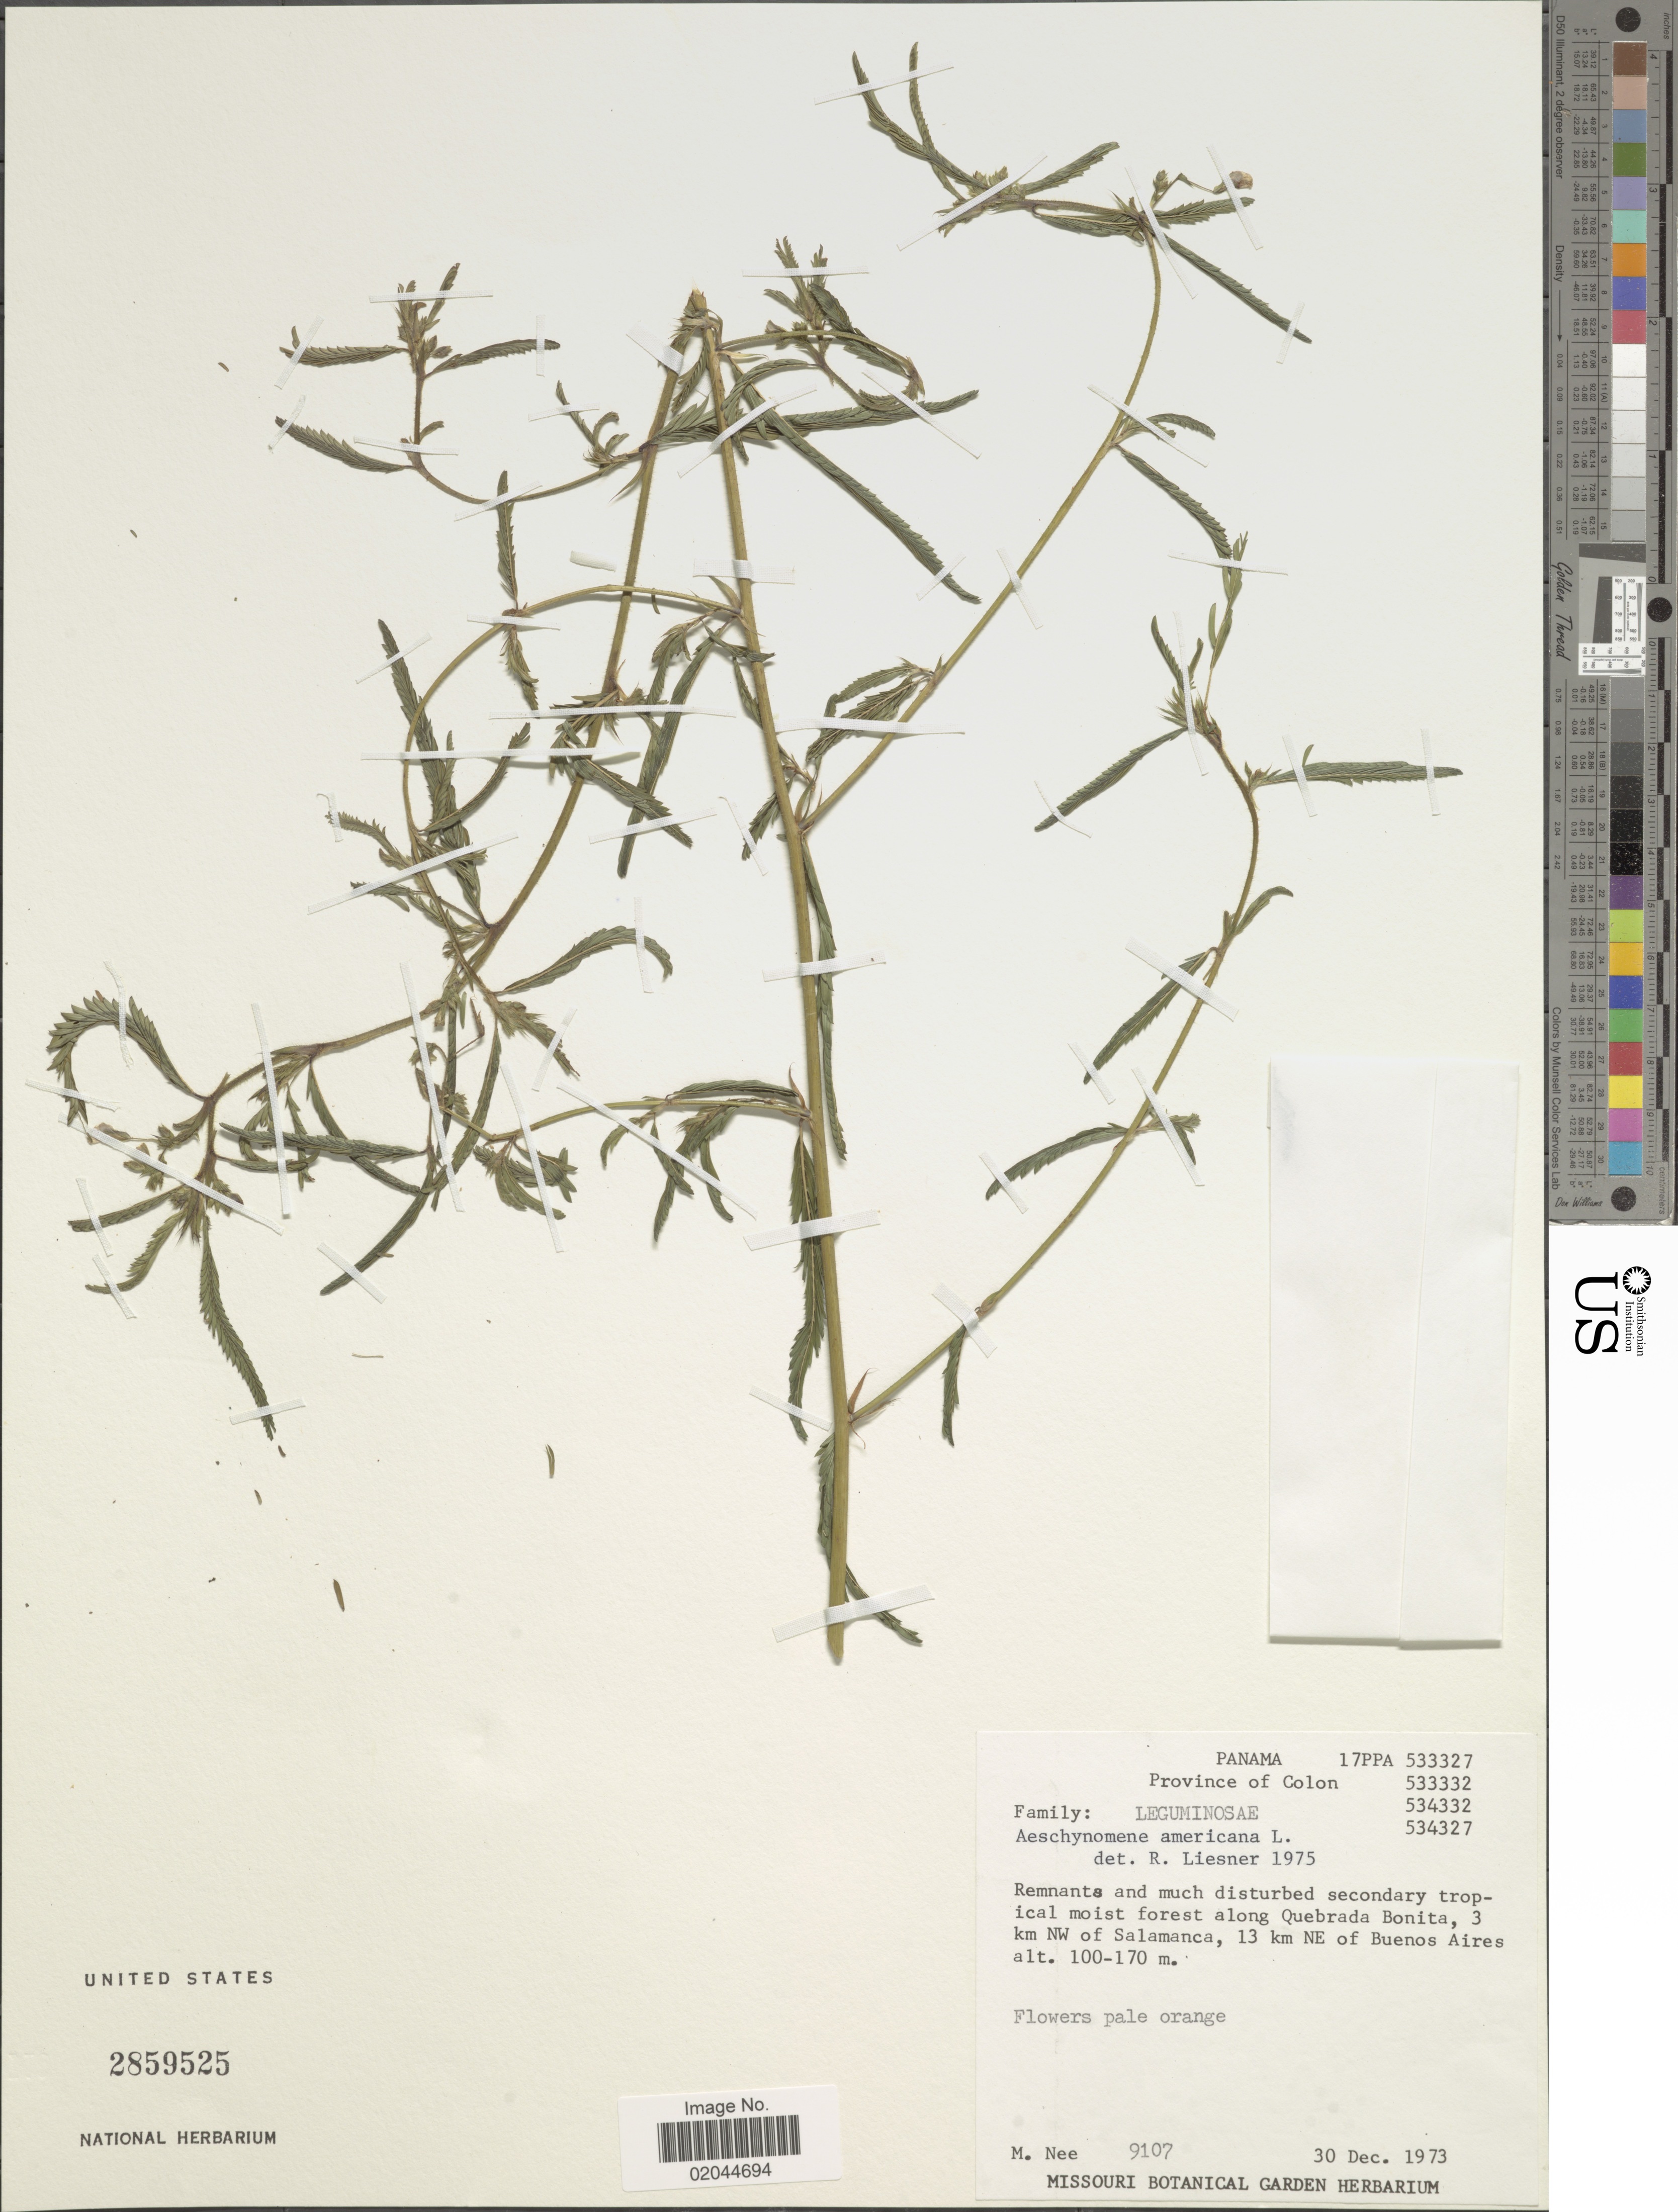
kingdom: Plantae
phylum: Tracheophyta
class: Magnoliopsida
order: Fabales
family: Fabaceae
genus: Aeschynomene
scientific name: Aeschynomene americana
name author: L.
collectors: M. Nee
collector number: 9107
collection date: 1973-12-30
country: Panama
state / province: Colón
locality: Secondary tropical moist forest along Quebrada Bonita, 3 km NW of Salamanca, 13 km NE of Buneos Aires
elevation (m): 100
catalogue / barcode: US 2859525